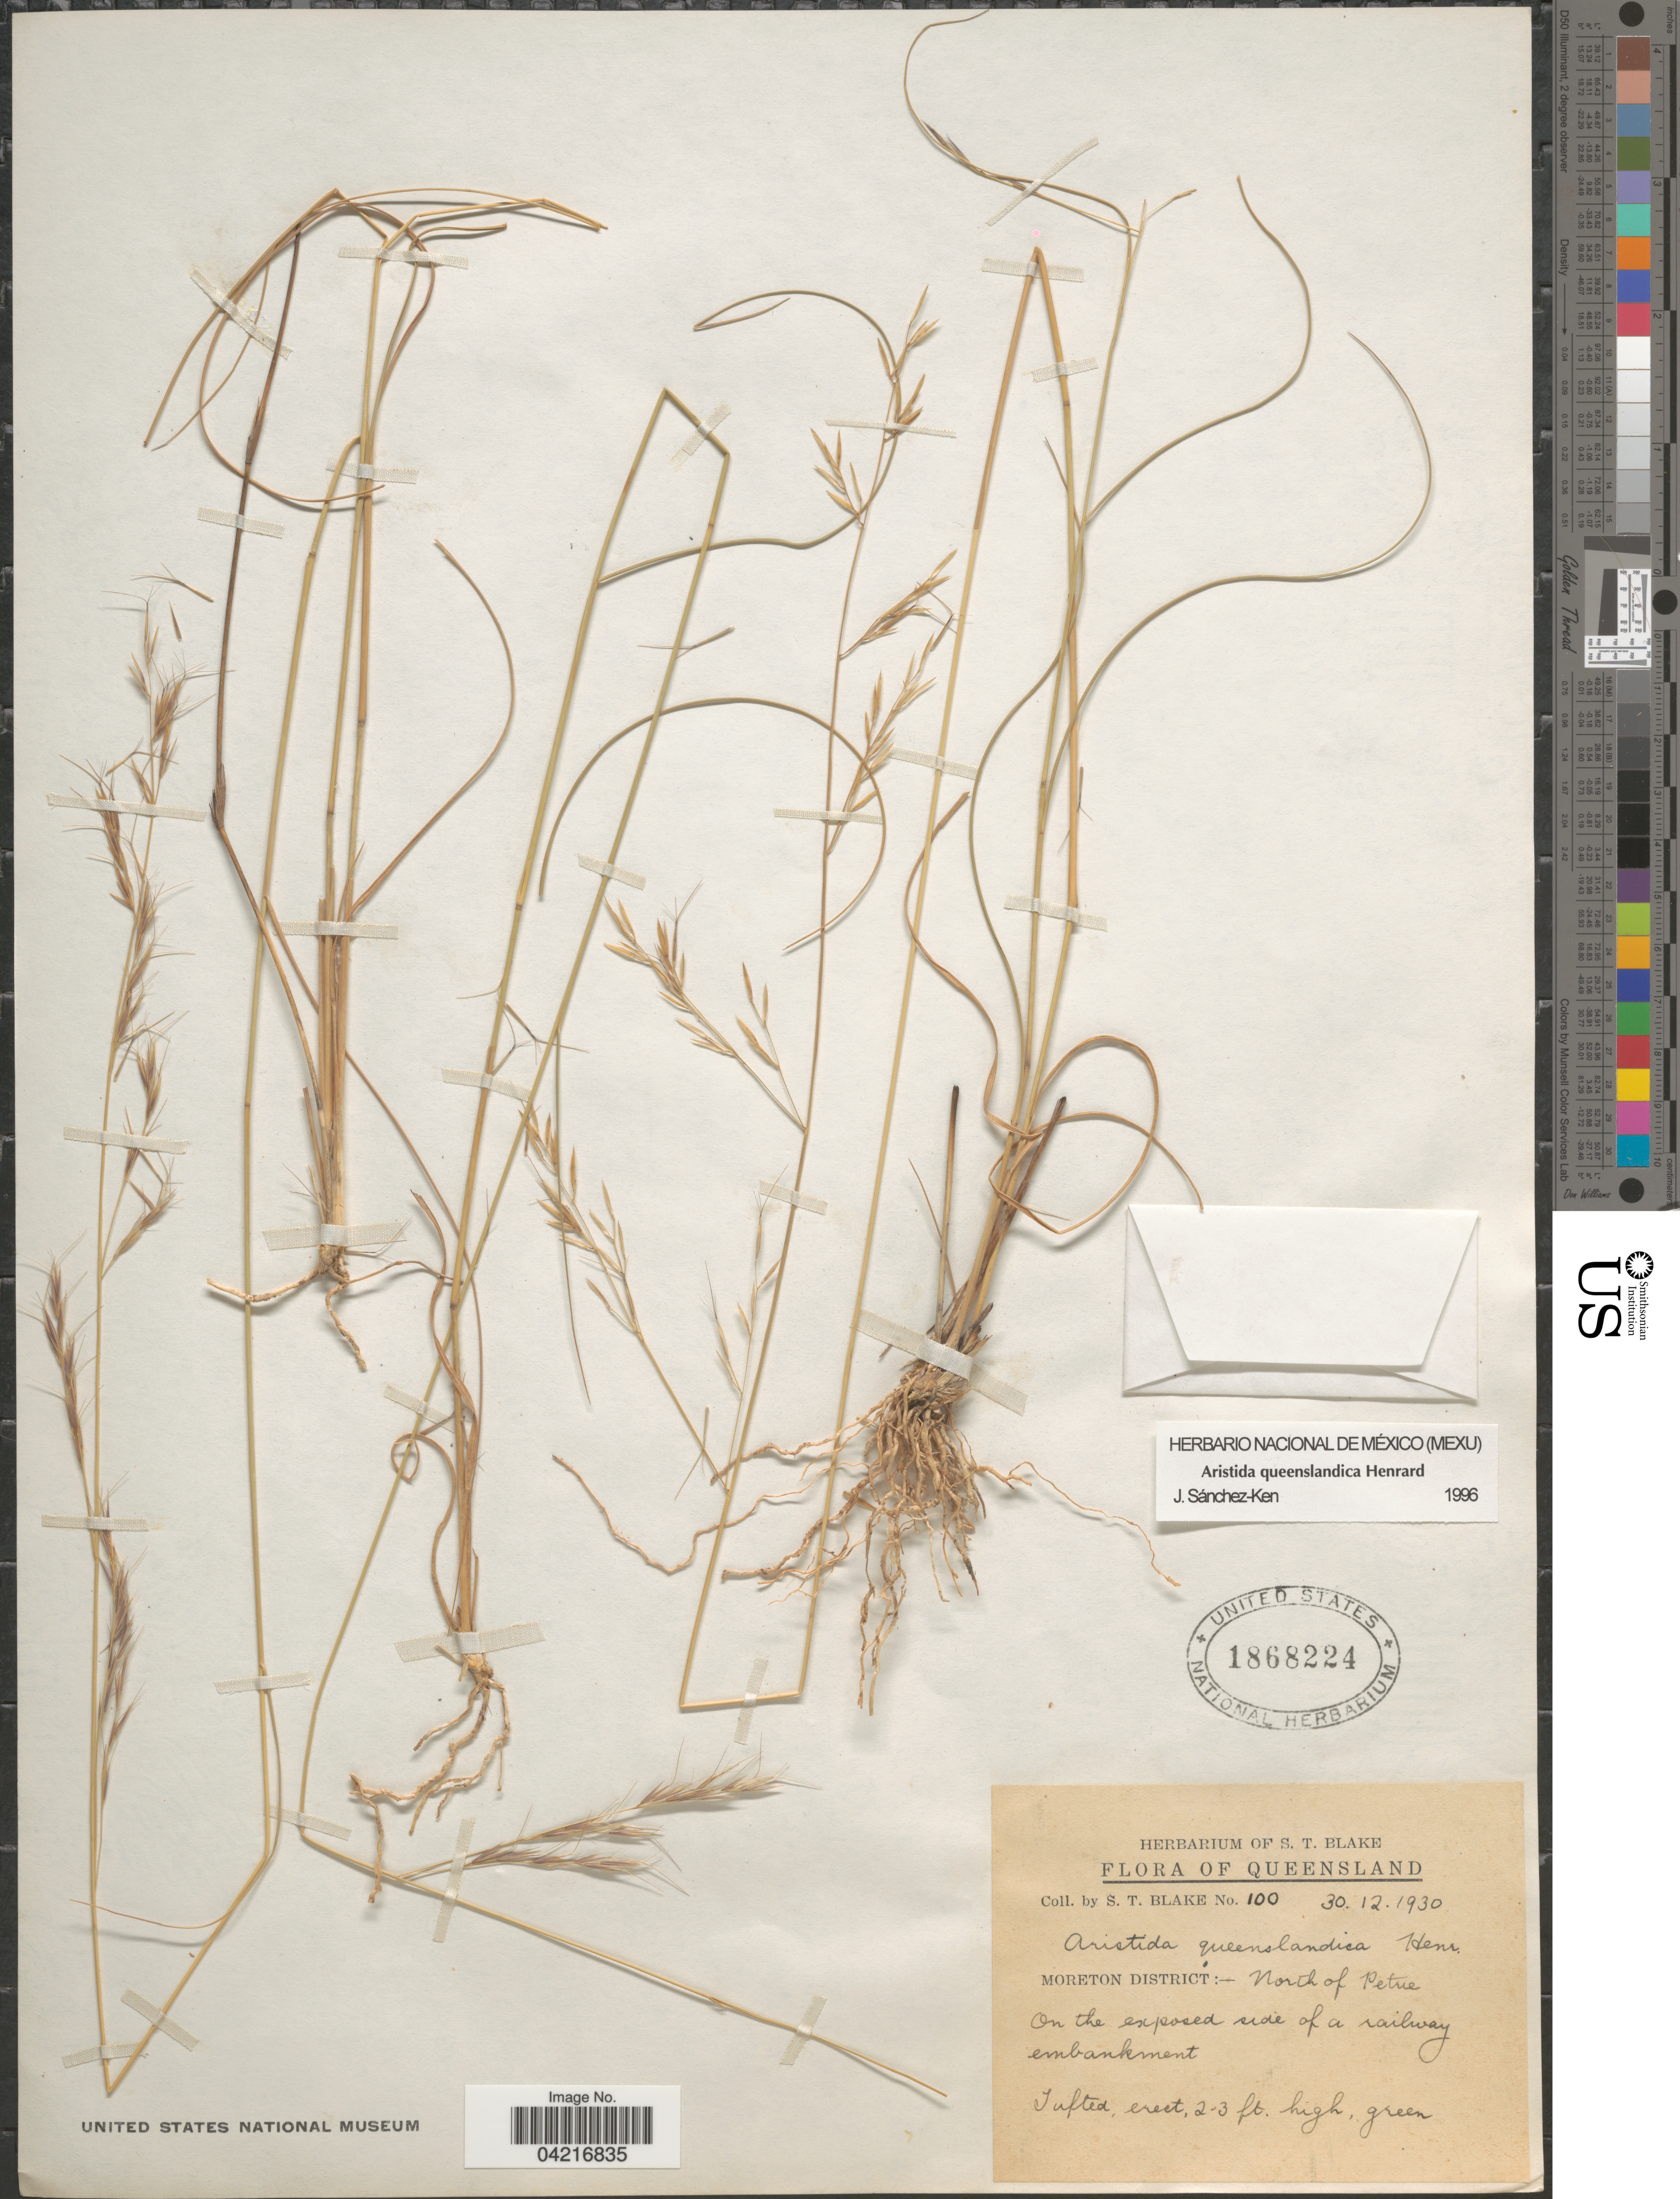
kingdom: Plantae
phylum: Tracheophyta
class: Liliopsida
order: Poales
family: Poaceae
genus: Aristida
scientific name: Aristida queenslandica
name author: Henr.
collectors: S. T. Blake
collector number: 100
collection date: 1930-12-30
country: Australia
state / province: Queensland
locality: Moreton District:- North of Petrie.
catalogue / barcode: US 1868224